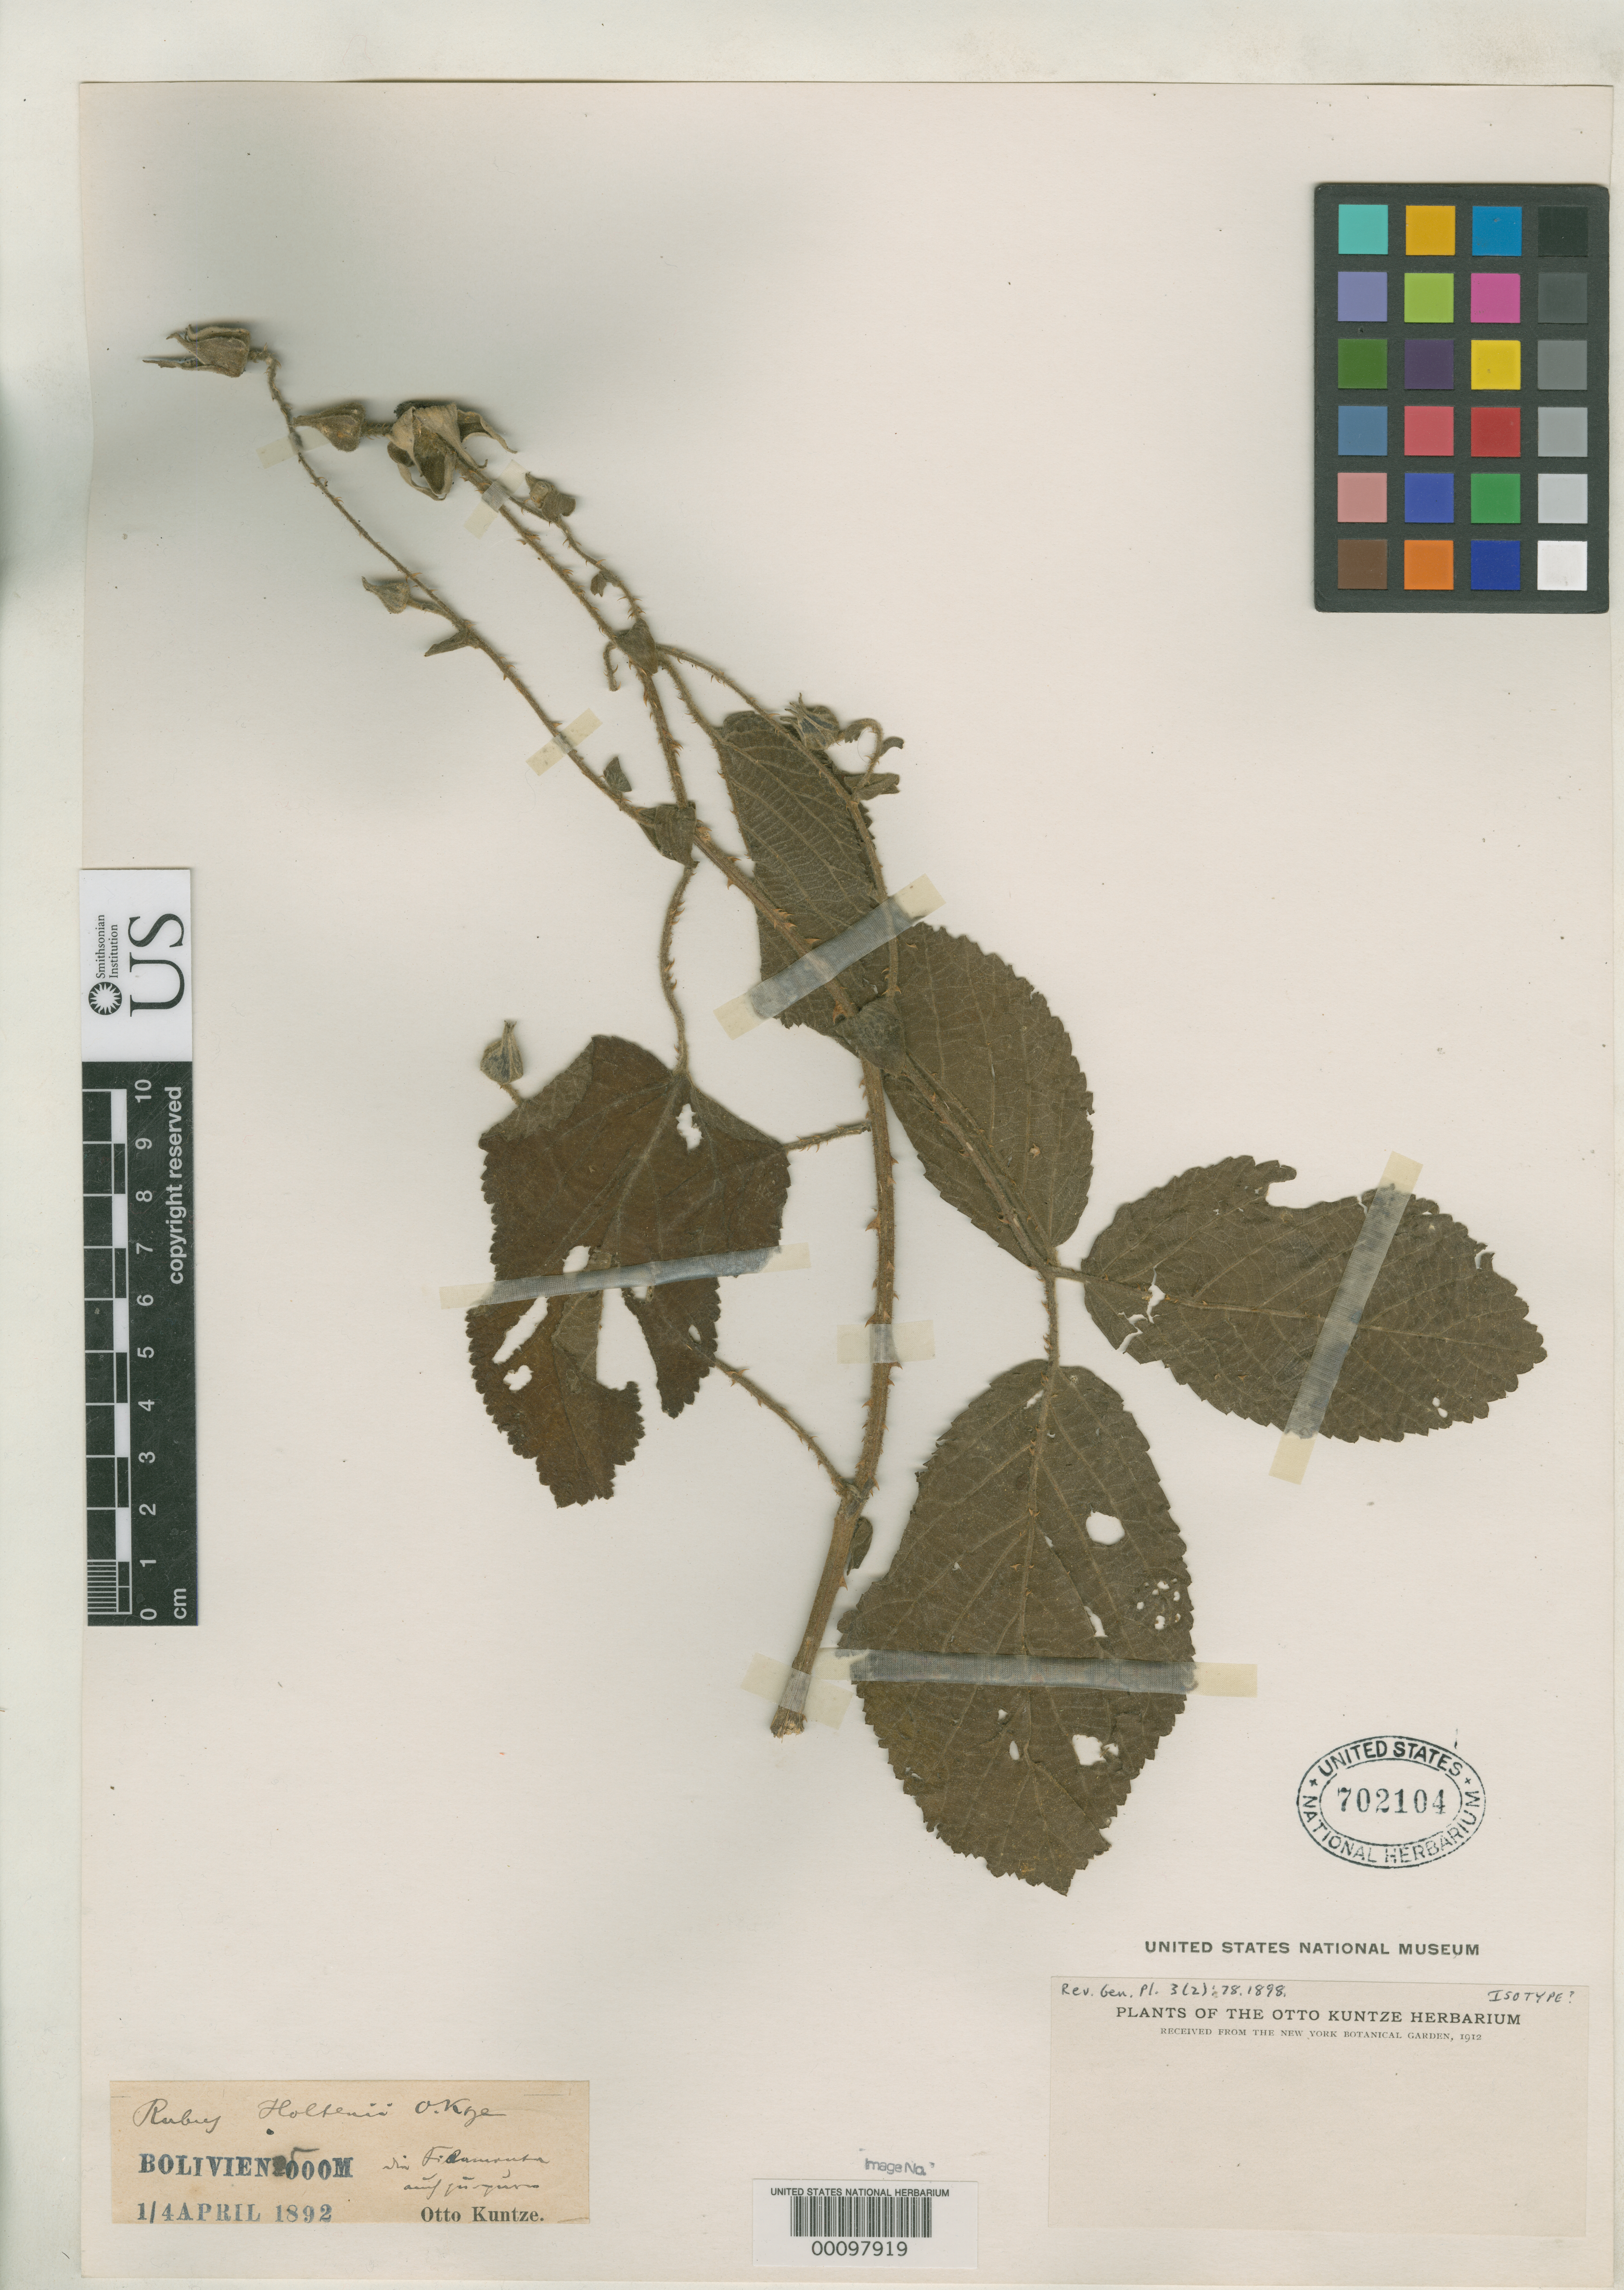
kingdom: Plantae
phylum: Tracheophyta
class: Magnoliopsida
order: Rosales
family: Rosaceae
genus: Rubus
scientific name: Rubus holtenii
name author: Kuntze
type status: Possible Isotype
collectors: C.E.O. Kuntze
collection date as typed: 01 Apr 1892 to 04 Apr 1892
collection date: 1892-04-01/1892-04-04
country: Bolivia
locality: Mapiri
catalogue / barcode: US 702104